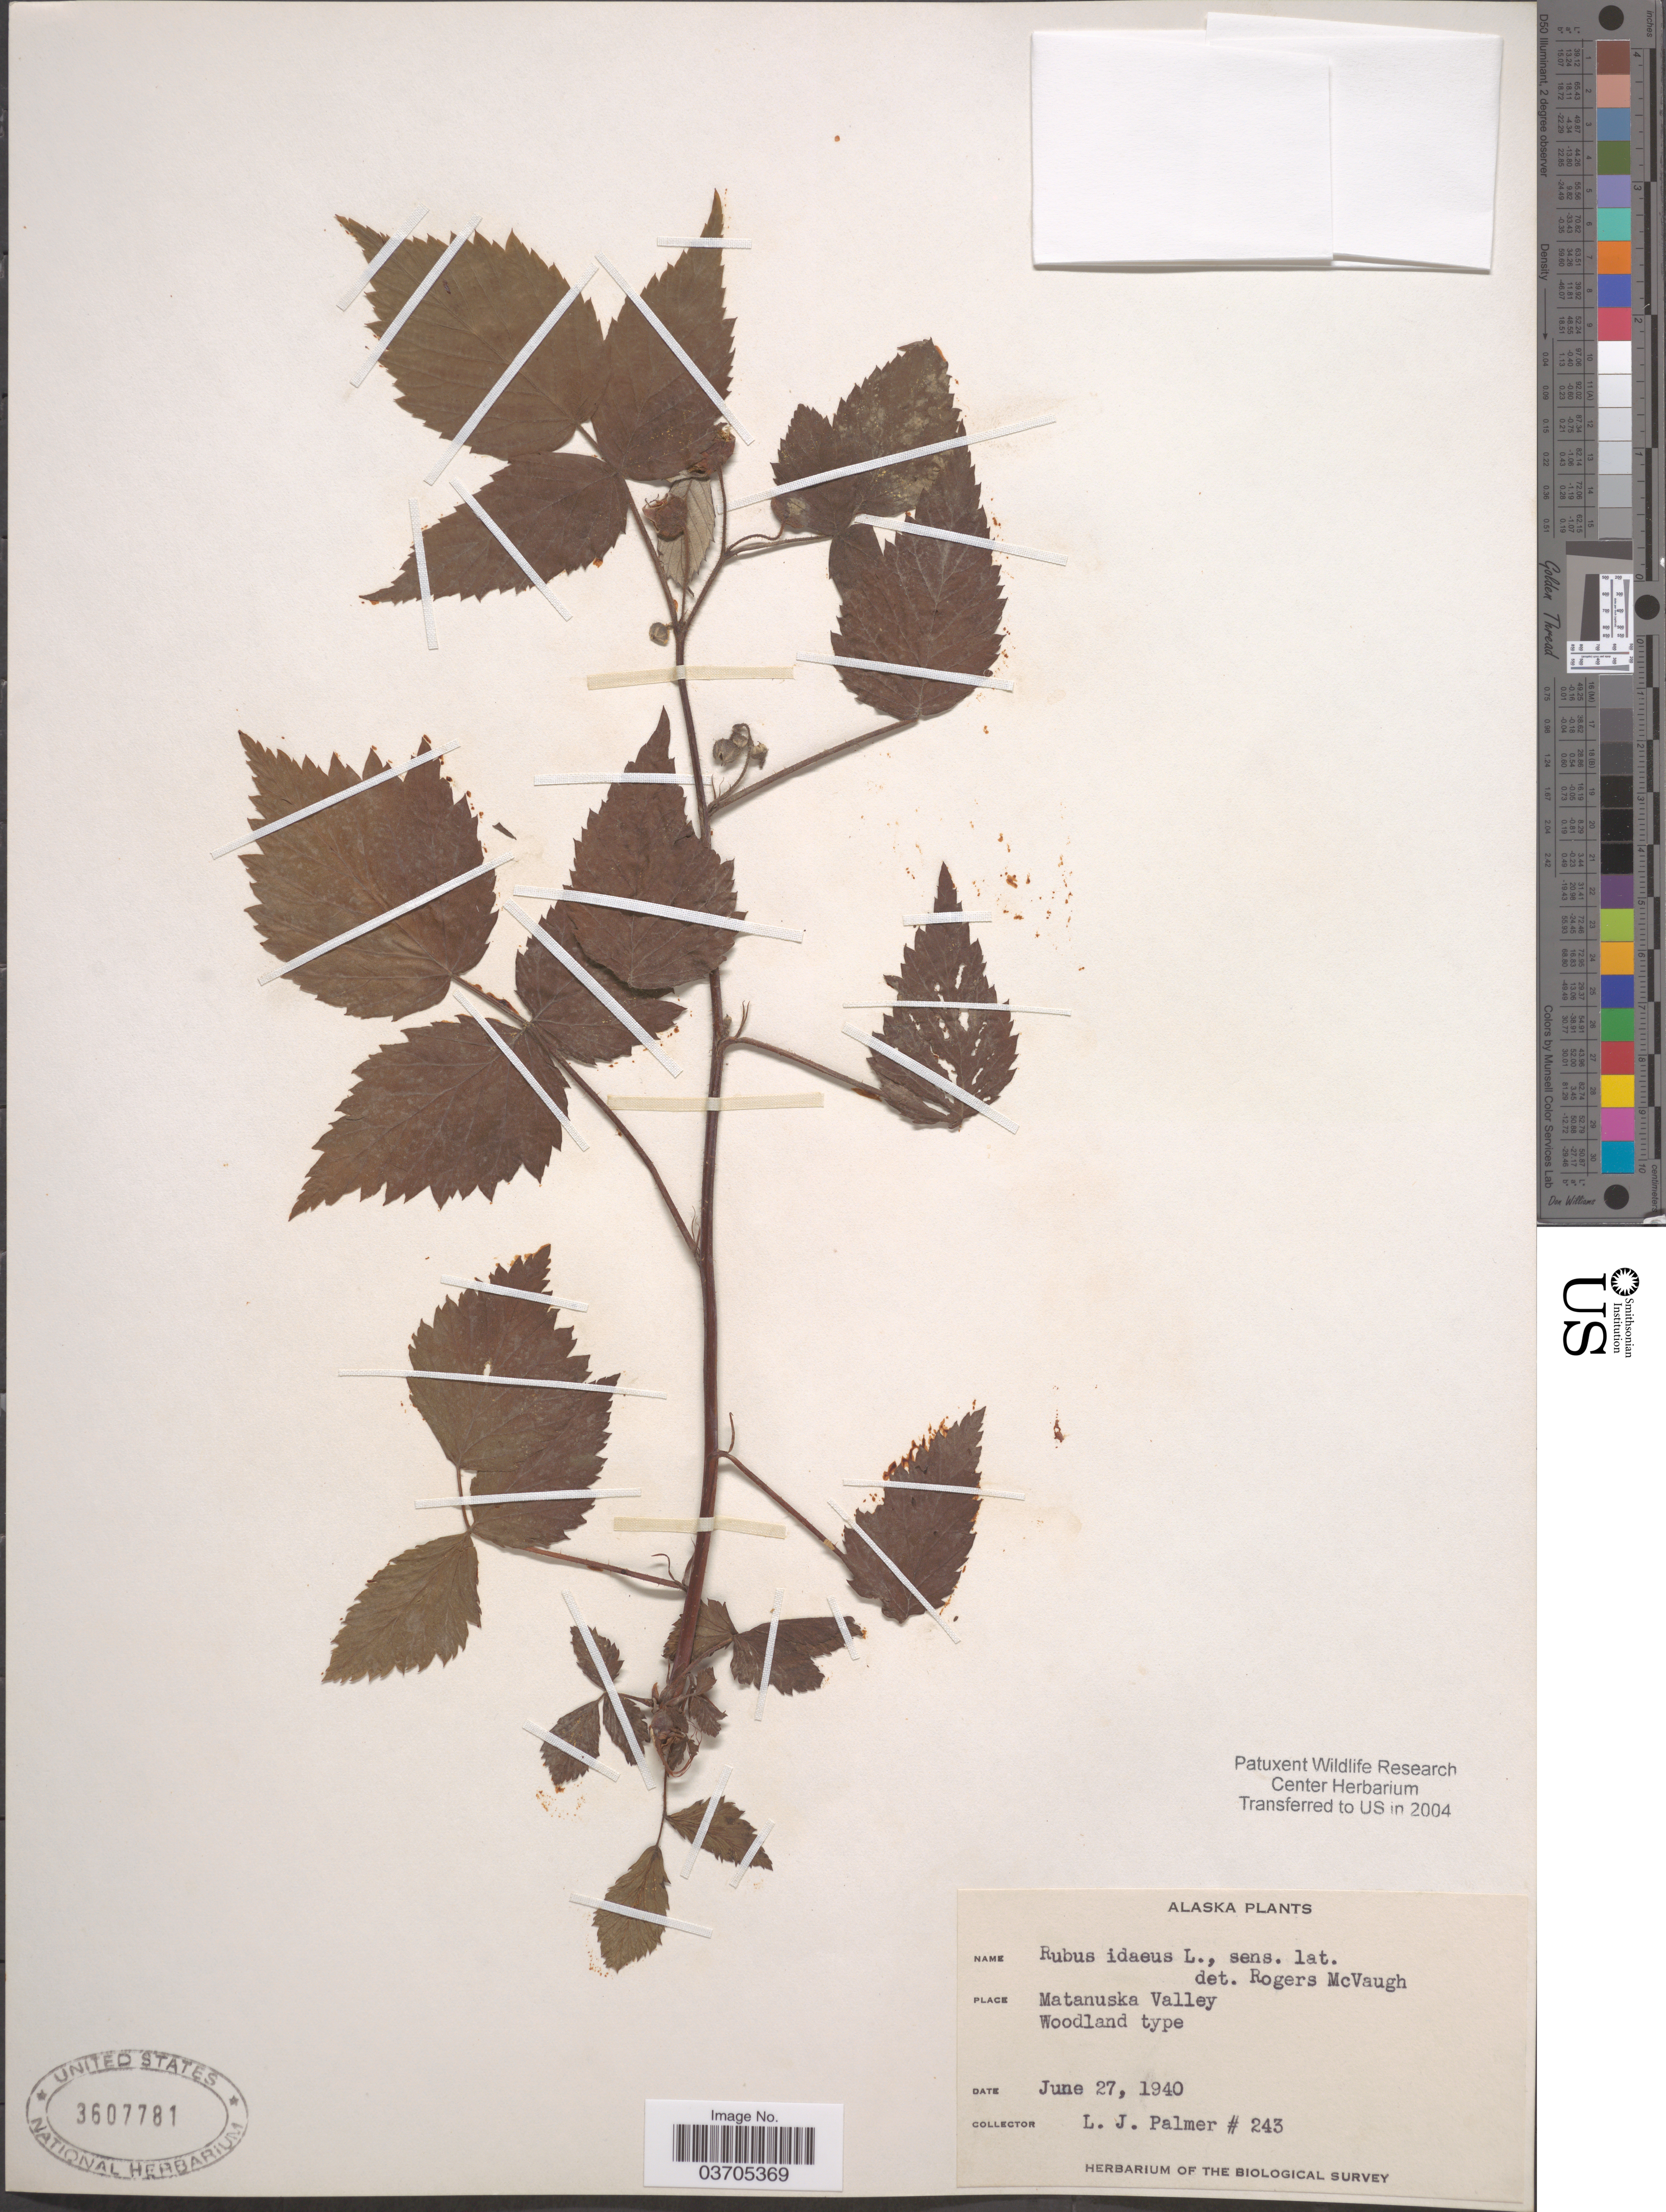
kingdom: Plantae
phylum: Tracheophyta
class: Magnoliopsida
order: Rosales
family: Rosaceae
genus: Rubus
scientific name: Rubus idaeus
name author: L.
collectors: L. J. Palmer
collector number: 243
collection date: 1940-06-27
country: United States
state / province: Alaska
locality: Matanuska Valley. Woodland type.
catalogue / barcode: US 3607781